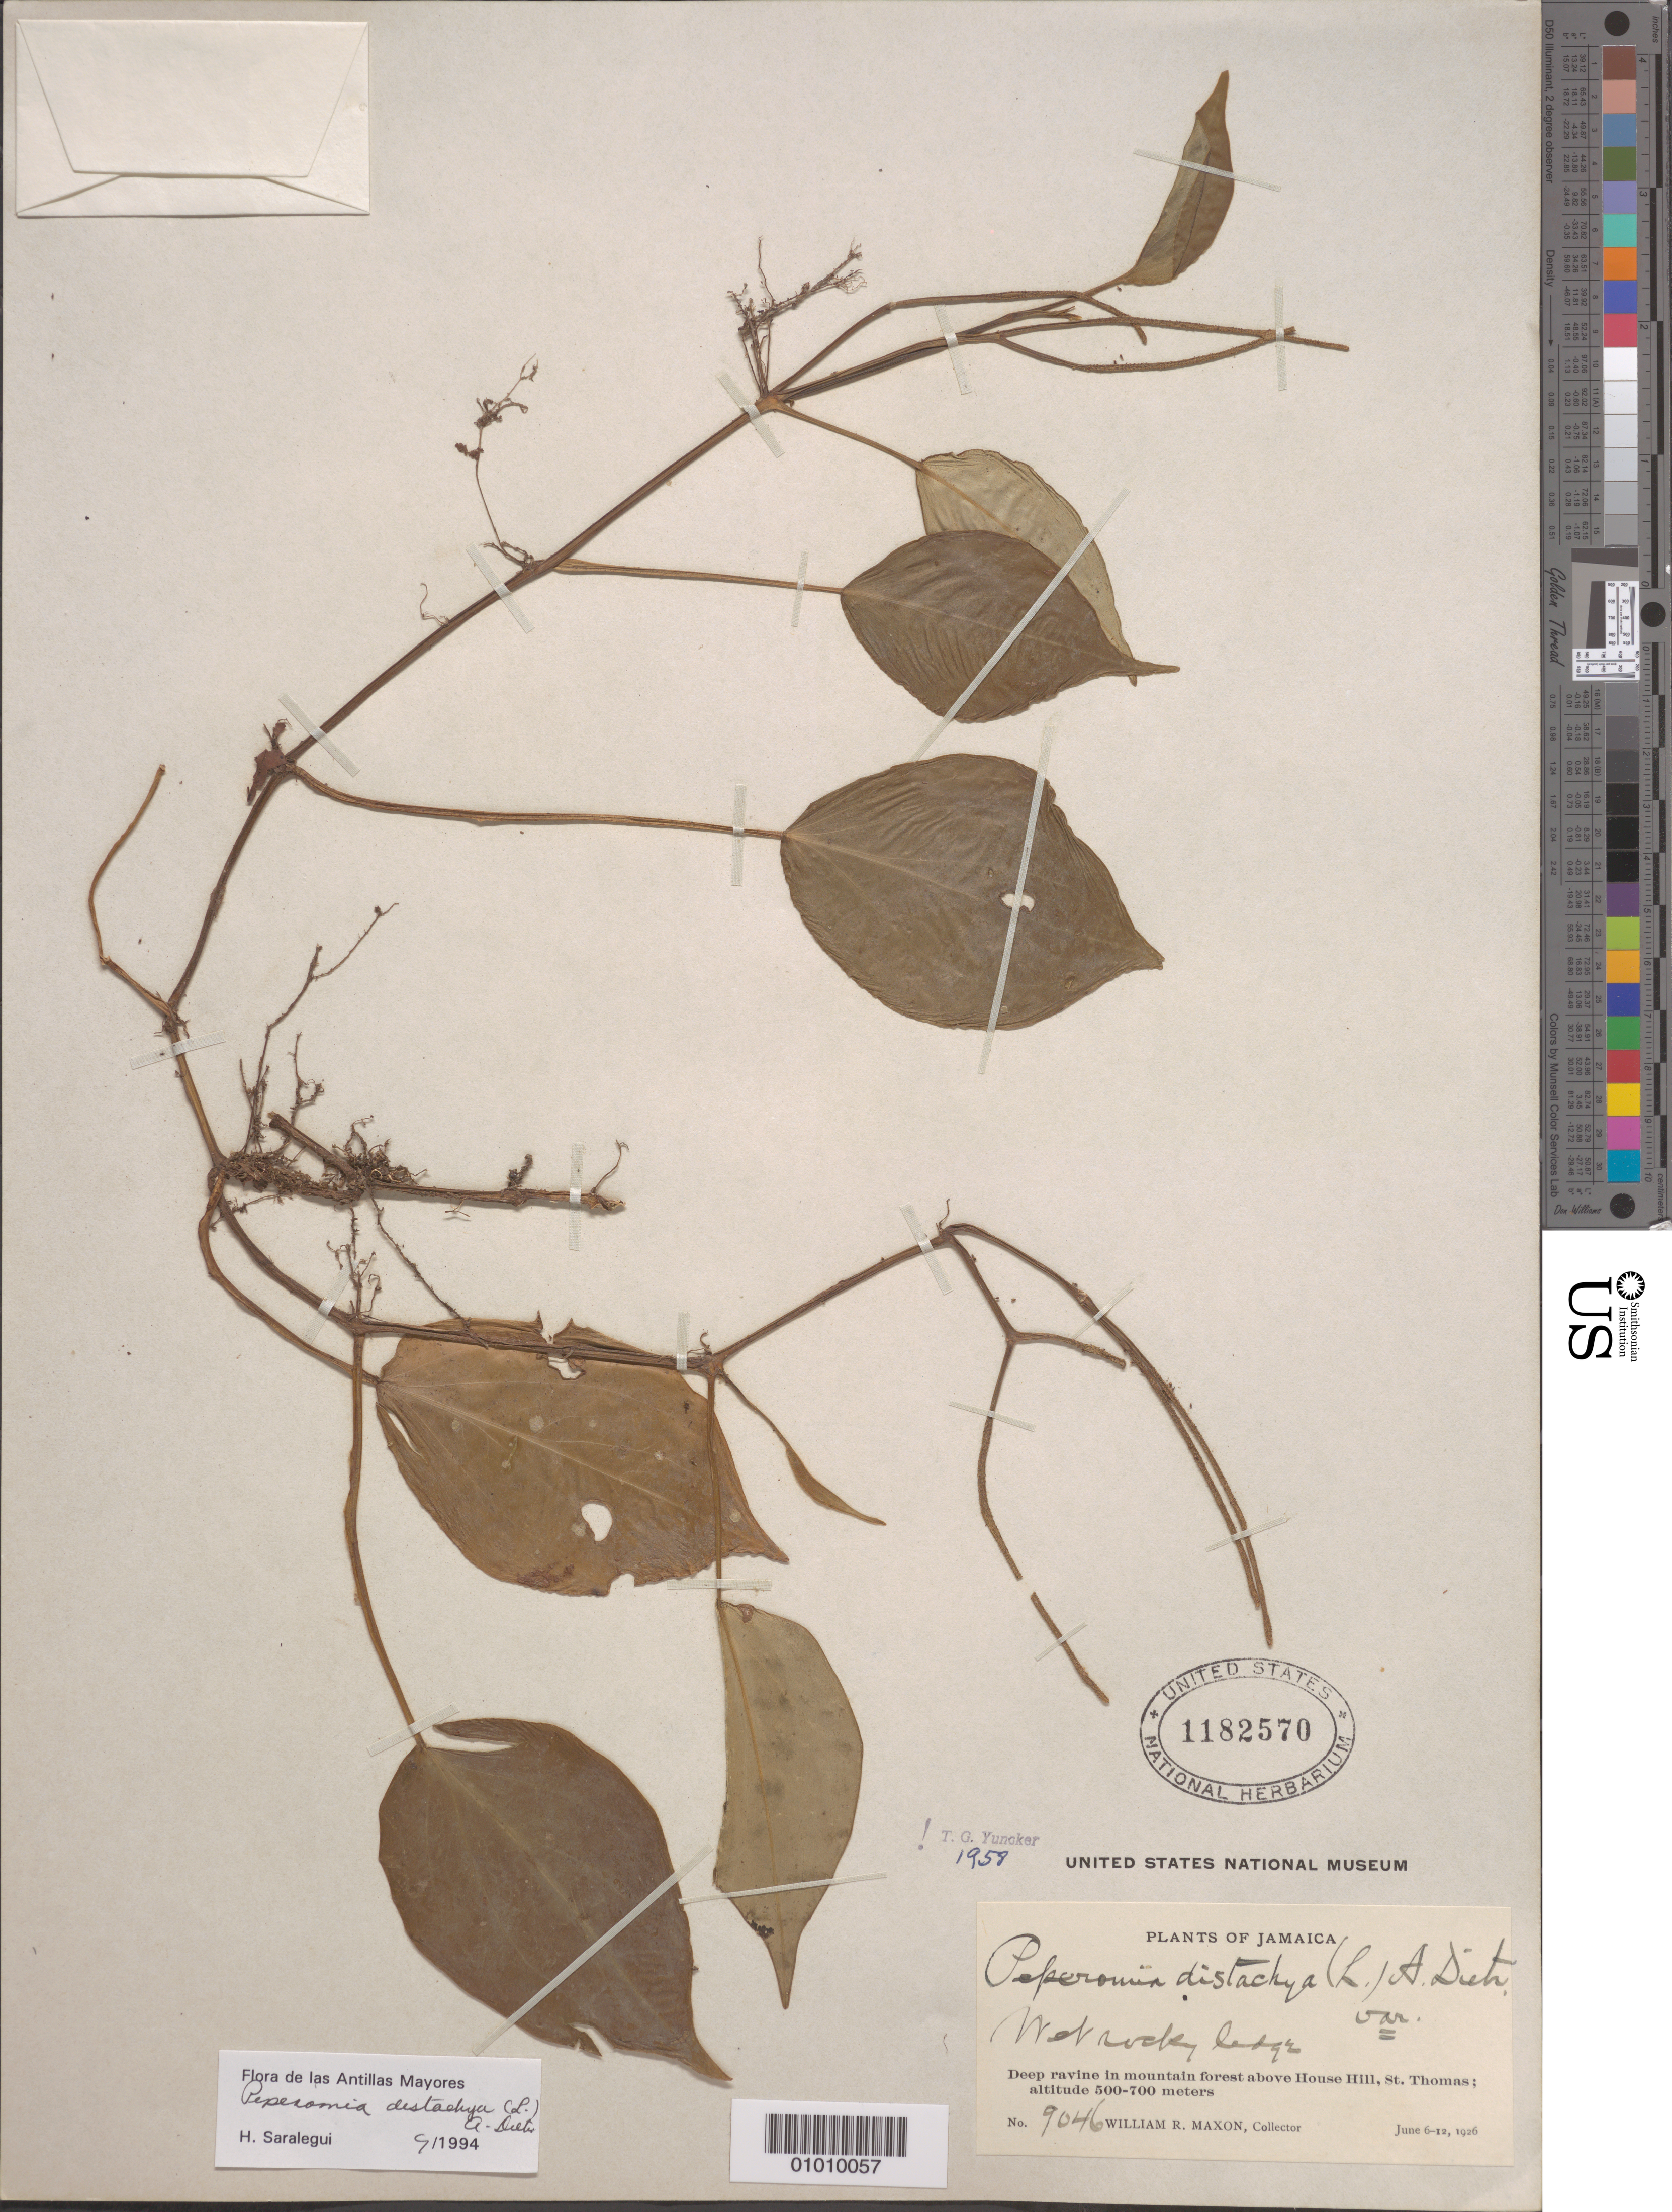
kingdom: Plantae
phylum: Tracheophyta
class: Magnoliopsida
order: Piperales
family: Piperaceae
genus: Peperomia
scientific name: Peperomia distachya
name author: (L.) A. Dietr.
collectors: W. R. Maxon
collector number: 9046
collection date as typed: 06 Jun 1926 to 12 Jun 1926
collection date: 1926-06-06/1926-06-12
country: Jamaica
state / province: Saint Thomas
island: Jamaica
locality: Deep Ravine in mountain forest above House Hill, rocky ledge.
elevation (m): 500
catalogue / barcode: US 1182570